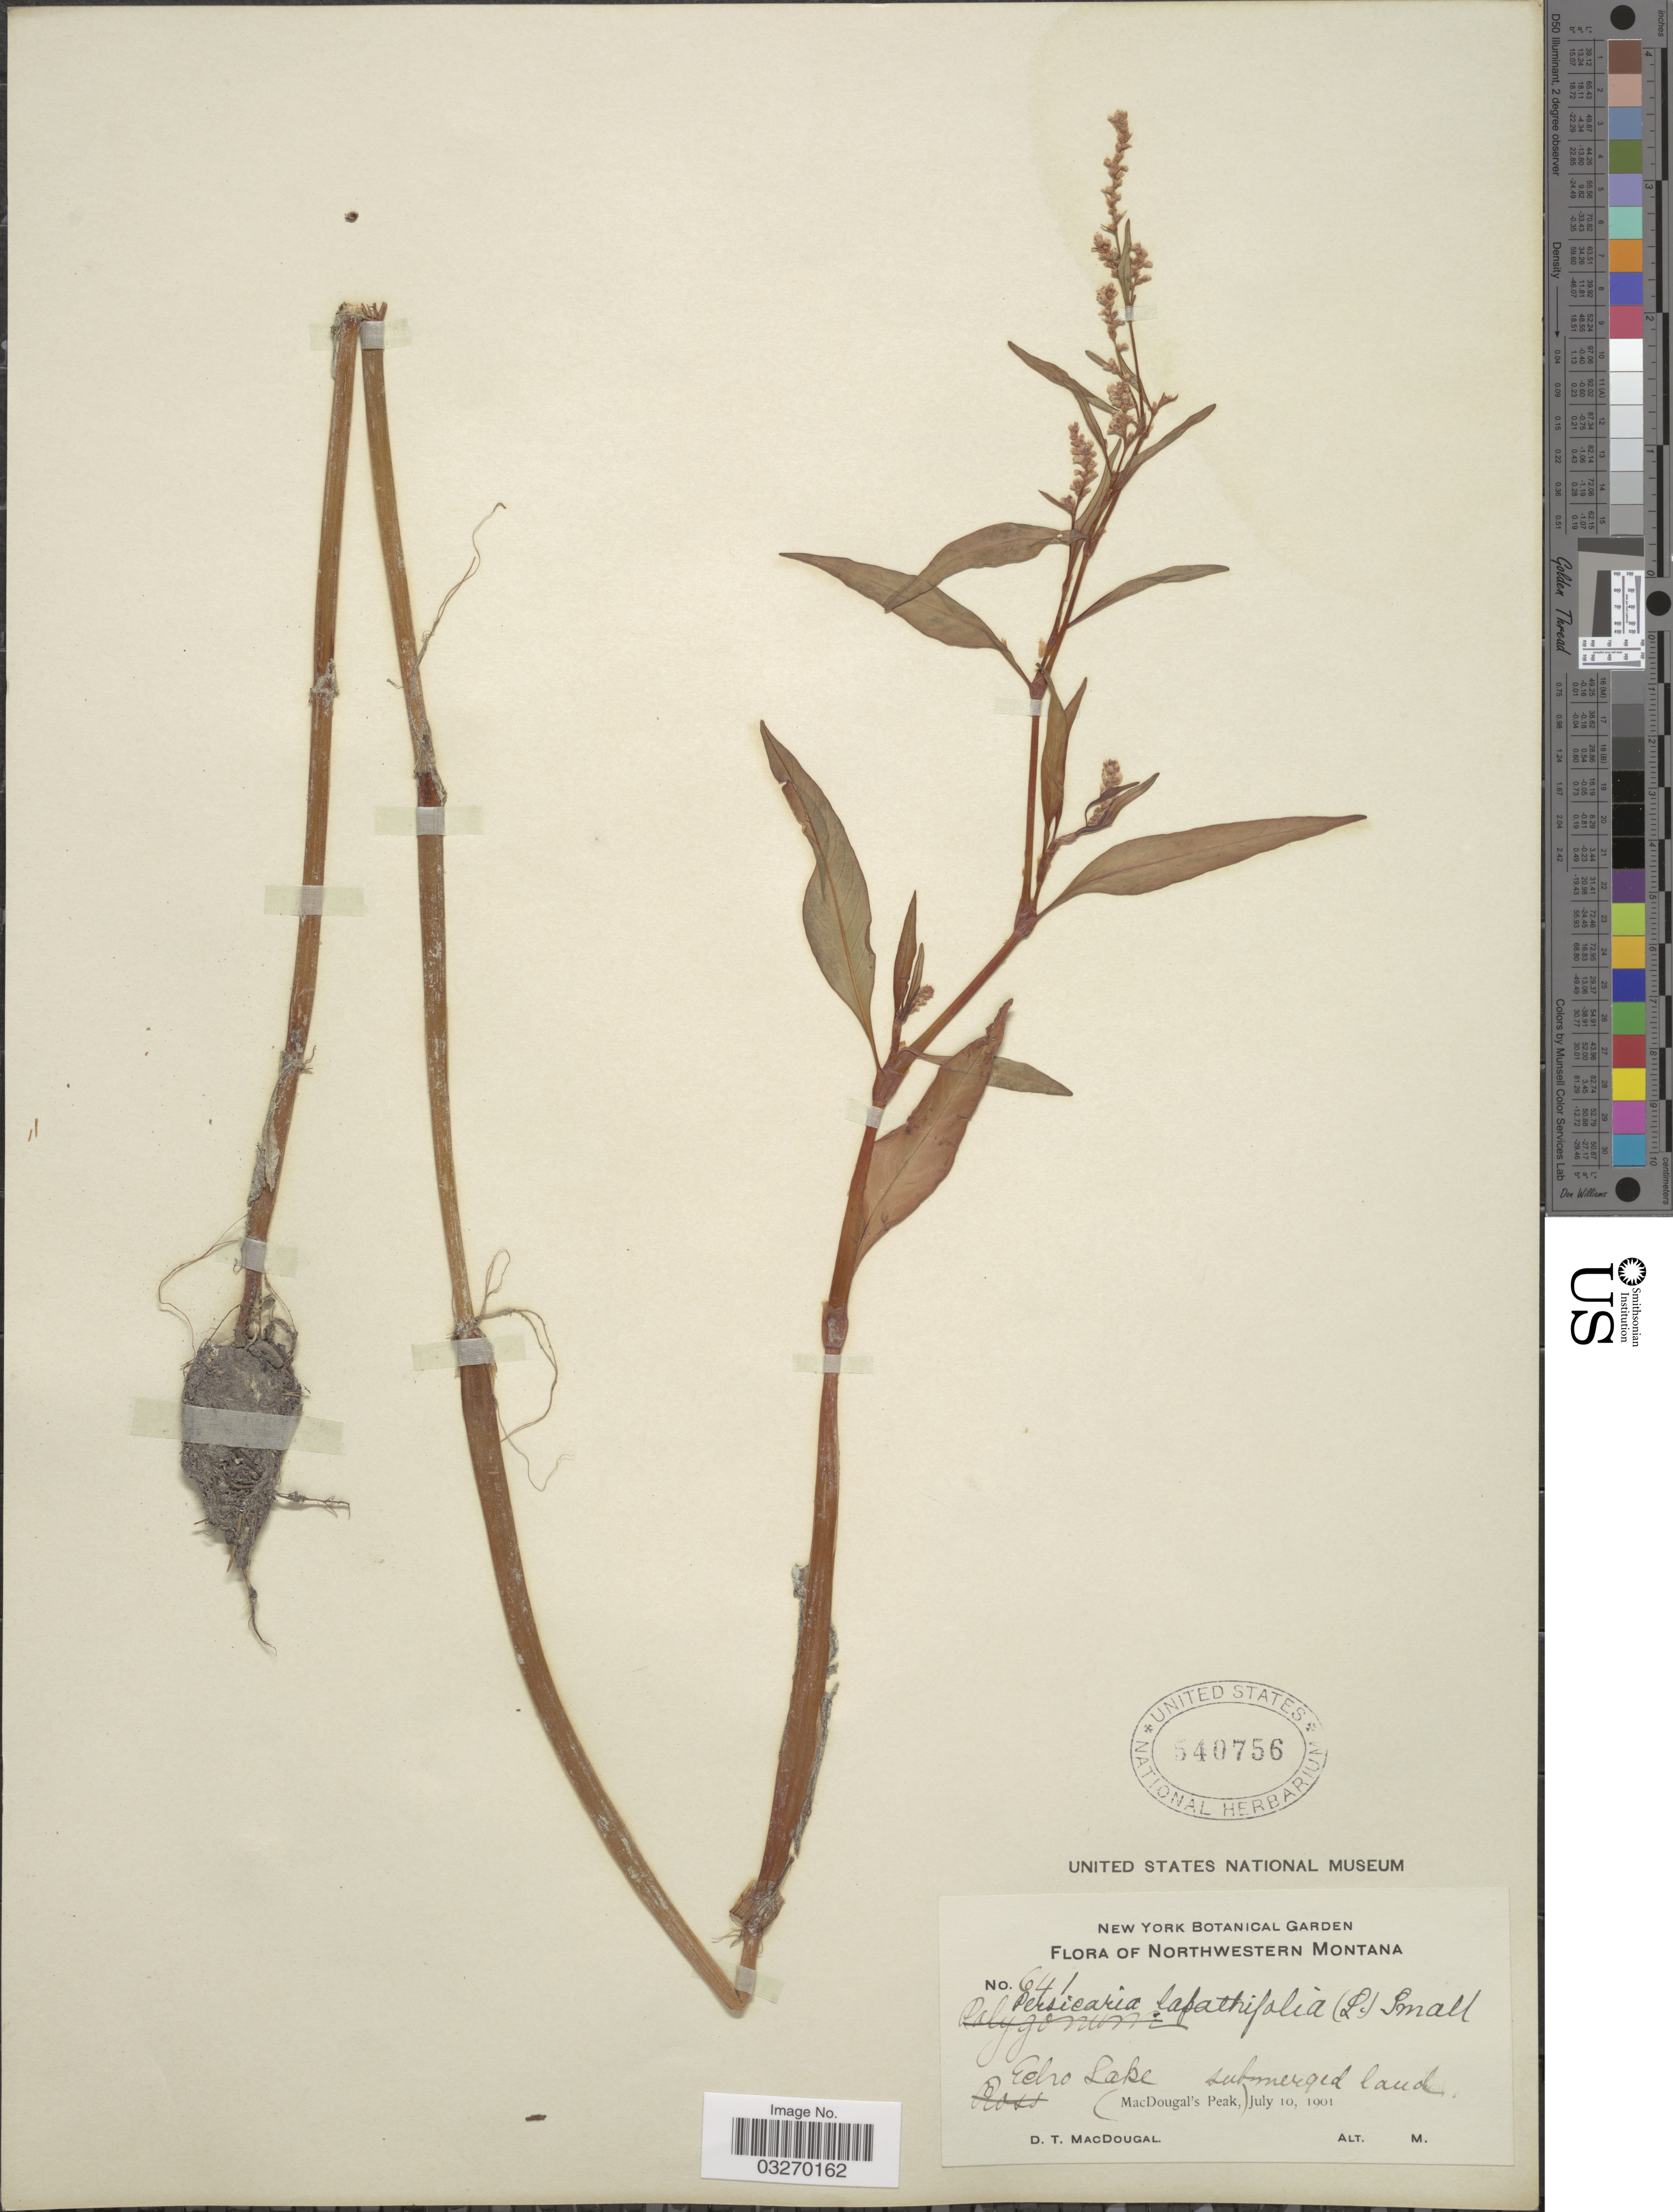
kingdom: Plantae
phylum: Tracheophyta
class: Magnoliopsida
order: Caryophyllales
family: Polygonaceae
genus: Persicaria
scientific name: Persicaria lapathifolia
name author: (L.) Delarbre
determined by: Atha, D. E.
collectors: D. T. MacDougal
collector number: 641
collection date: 1901-07-10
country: United States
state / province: Montana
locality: Northwestern Montana. Echo Lake submerged land (MacDougal's Peak).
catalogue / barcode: US 540756